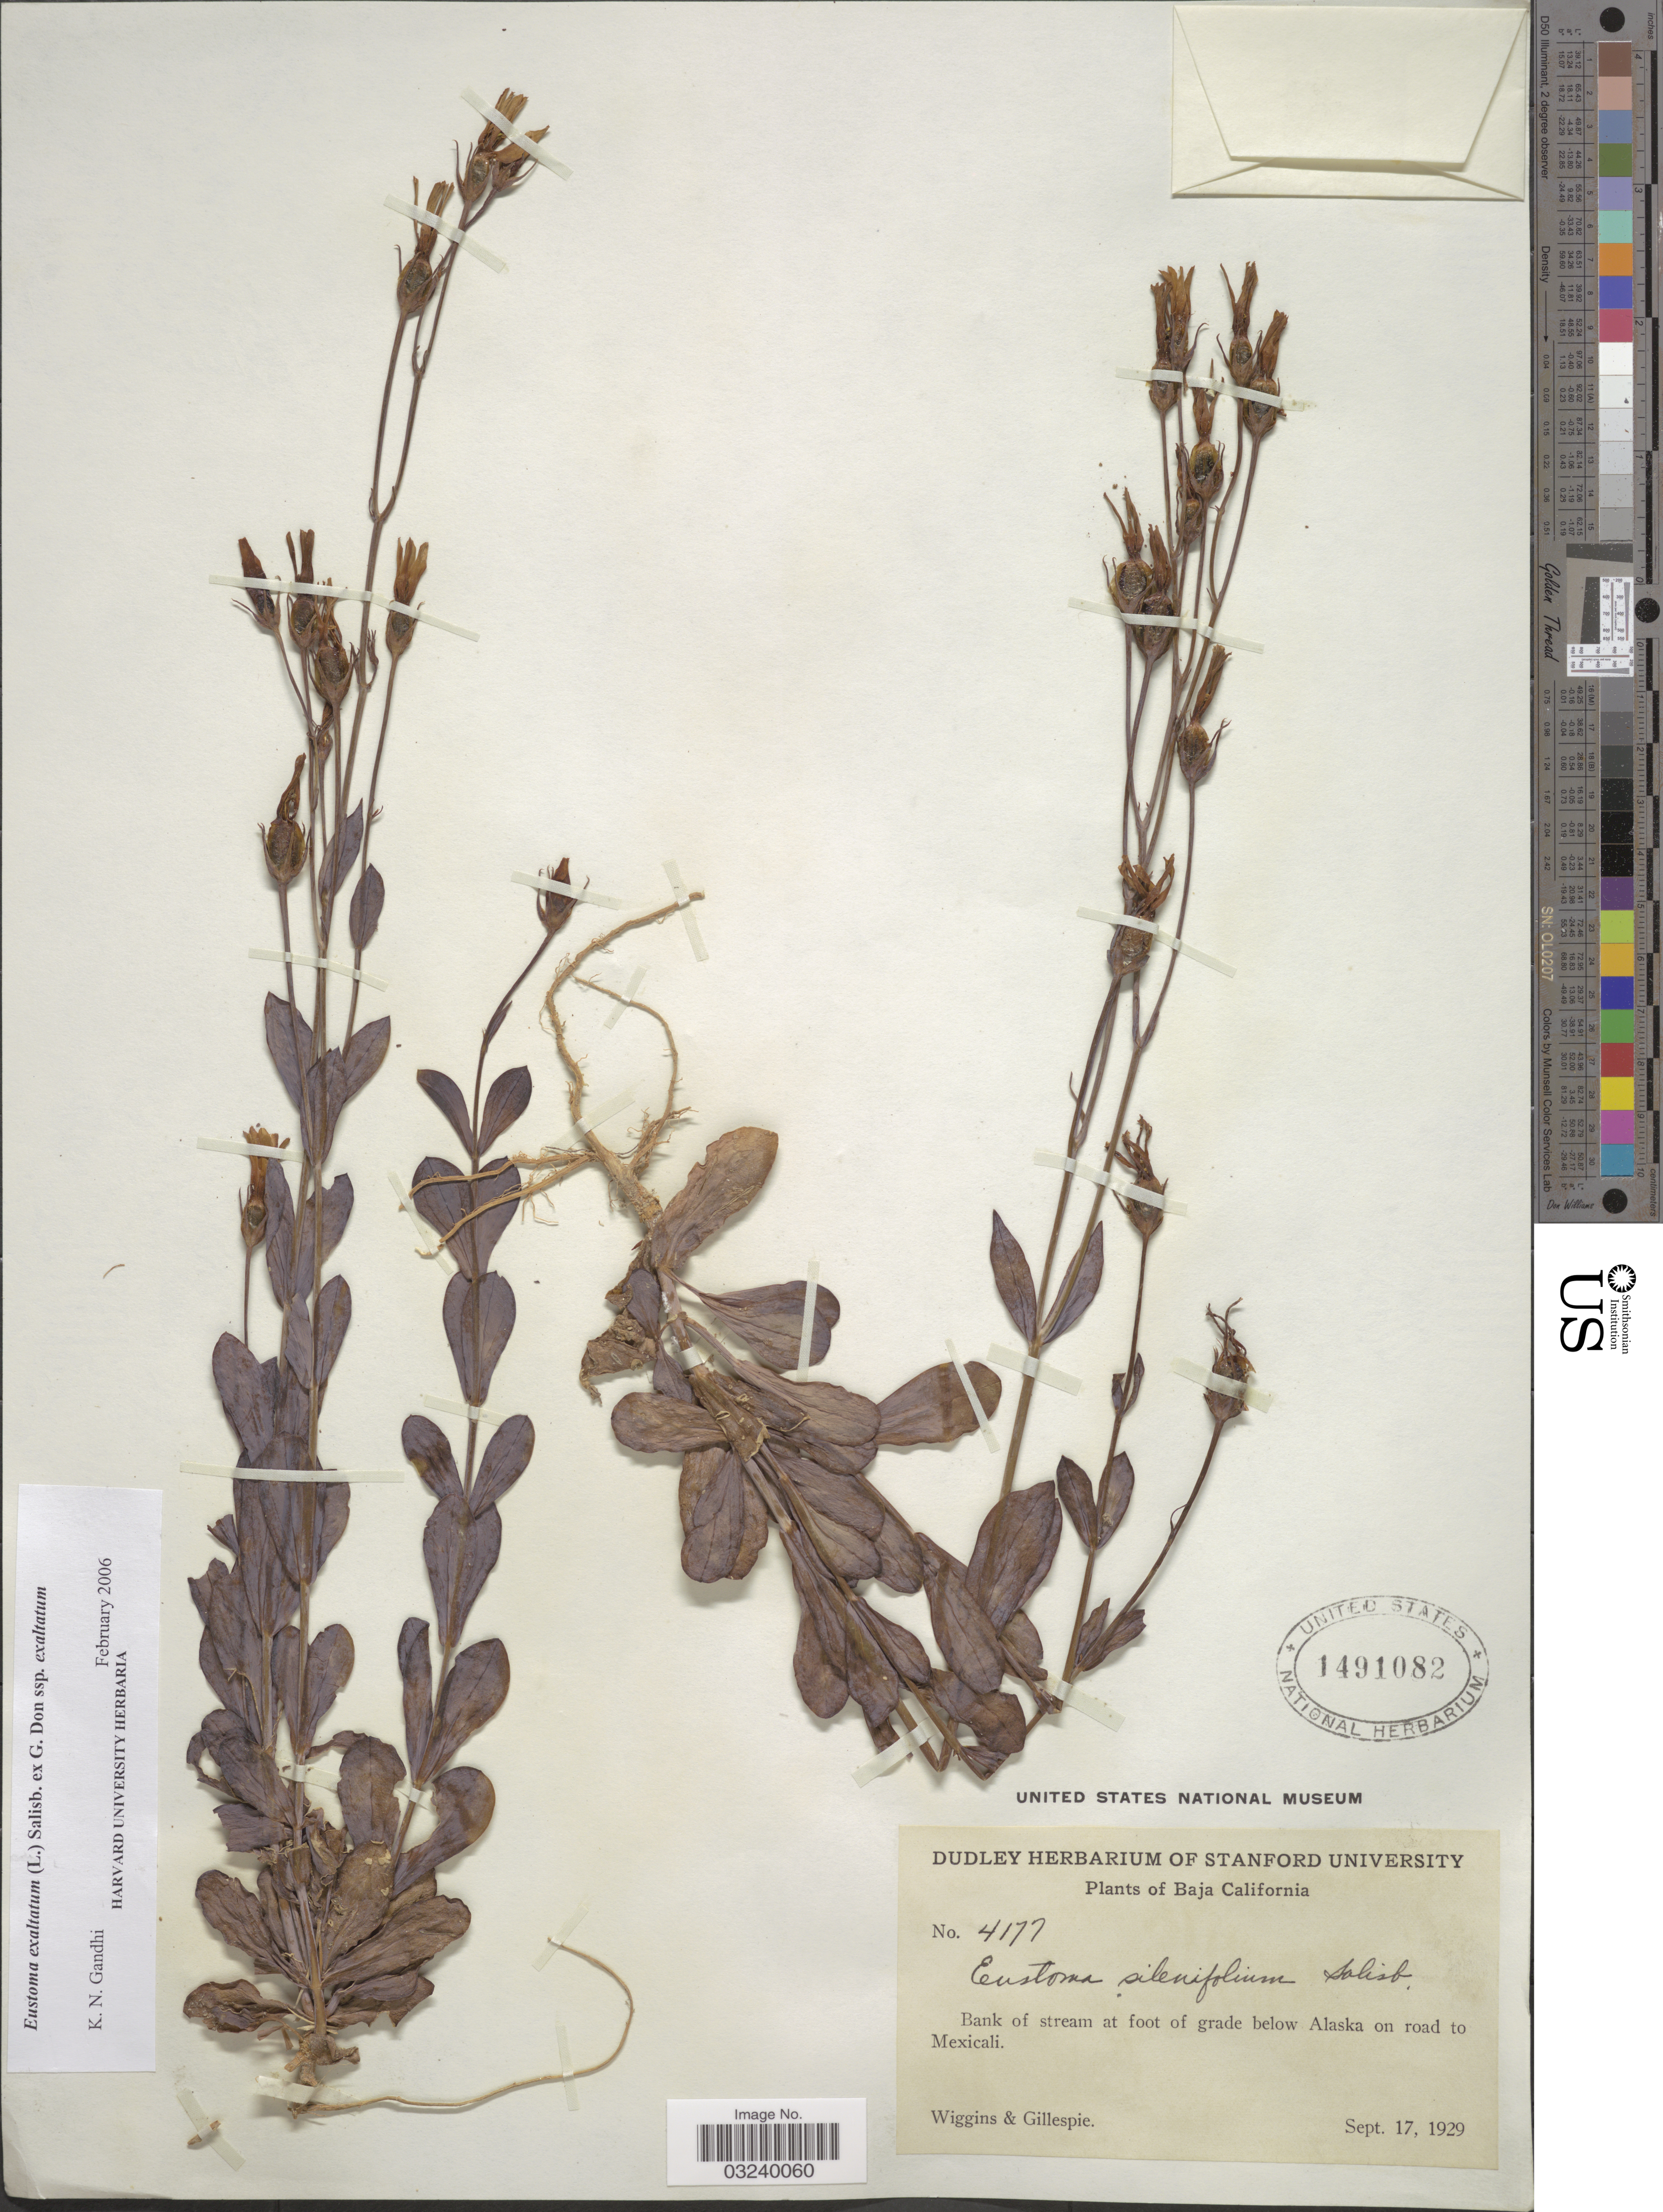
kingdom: Plantae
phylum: Tracheophyta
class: Magnoliopsida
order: Gentianales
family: Gentianaceae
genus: Eustoma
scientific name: Eustoma exaltatum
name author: (L.) Salisb. ex Don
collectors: -- Wiggins & -- Gillespie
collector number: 4177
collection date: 1929-09-17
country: Mexico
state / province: Baja California Norte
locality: Baja California, Bank of stream at foot of grade below Alaska on road to Mexicali.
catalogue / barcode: US 1491082